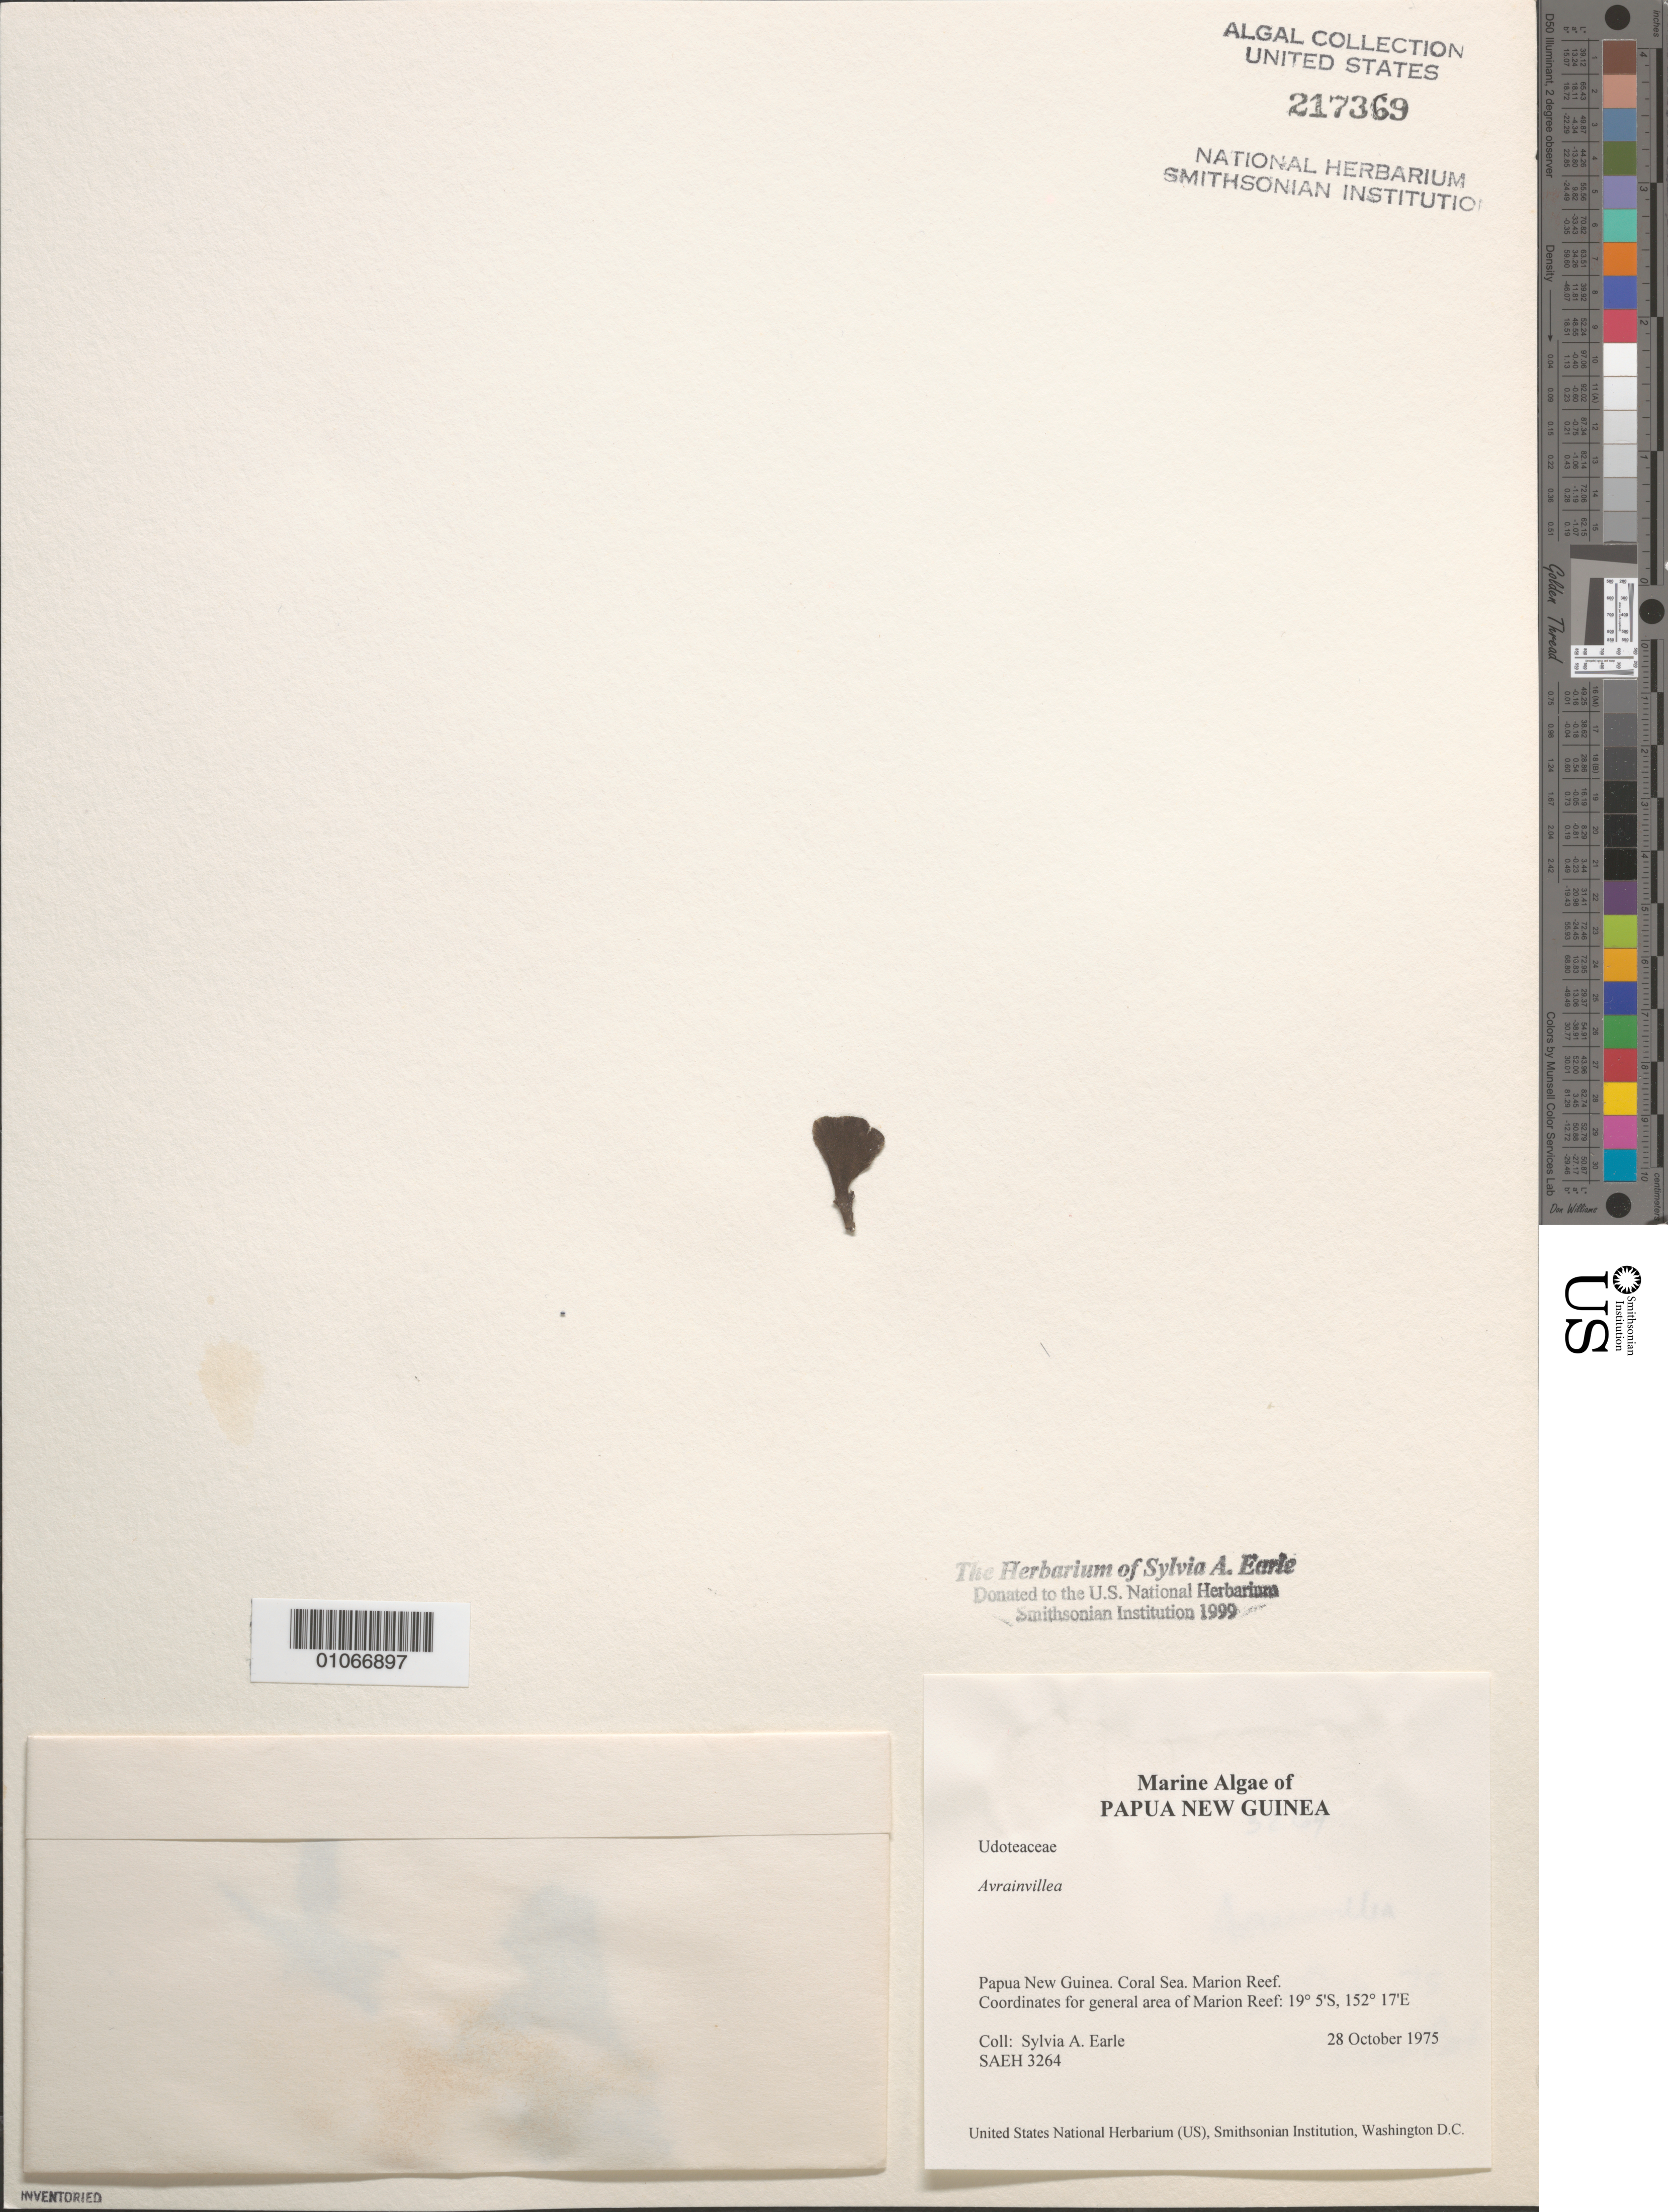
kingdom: Plantae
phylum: Chlorophyta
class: Ulvophyceae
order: Bryopsidales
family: Dichotomosiphonaceae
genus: Avrainvillea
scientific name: Avrainvillea sp.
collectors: S. A. Earle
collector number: SAEH 3264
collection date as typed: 28 Oct 1975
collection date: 1975-10-28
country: Australia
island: Marion Reef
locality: Coral Sea, Marion Reef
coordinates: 19 5'S, 152 17'E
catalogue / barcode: US 217369